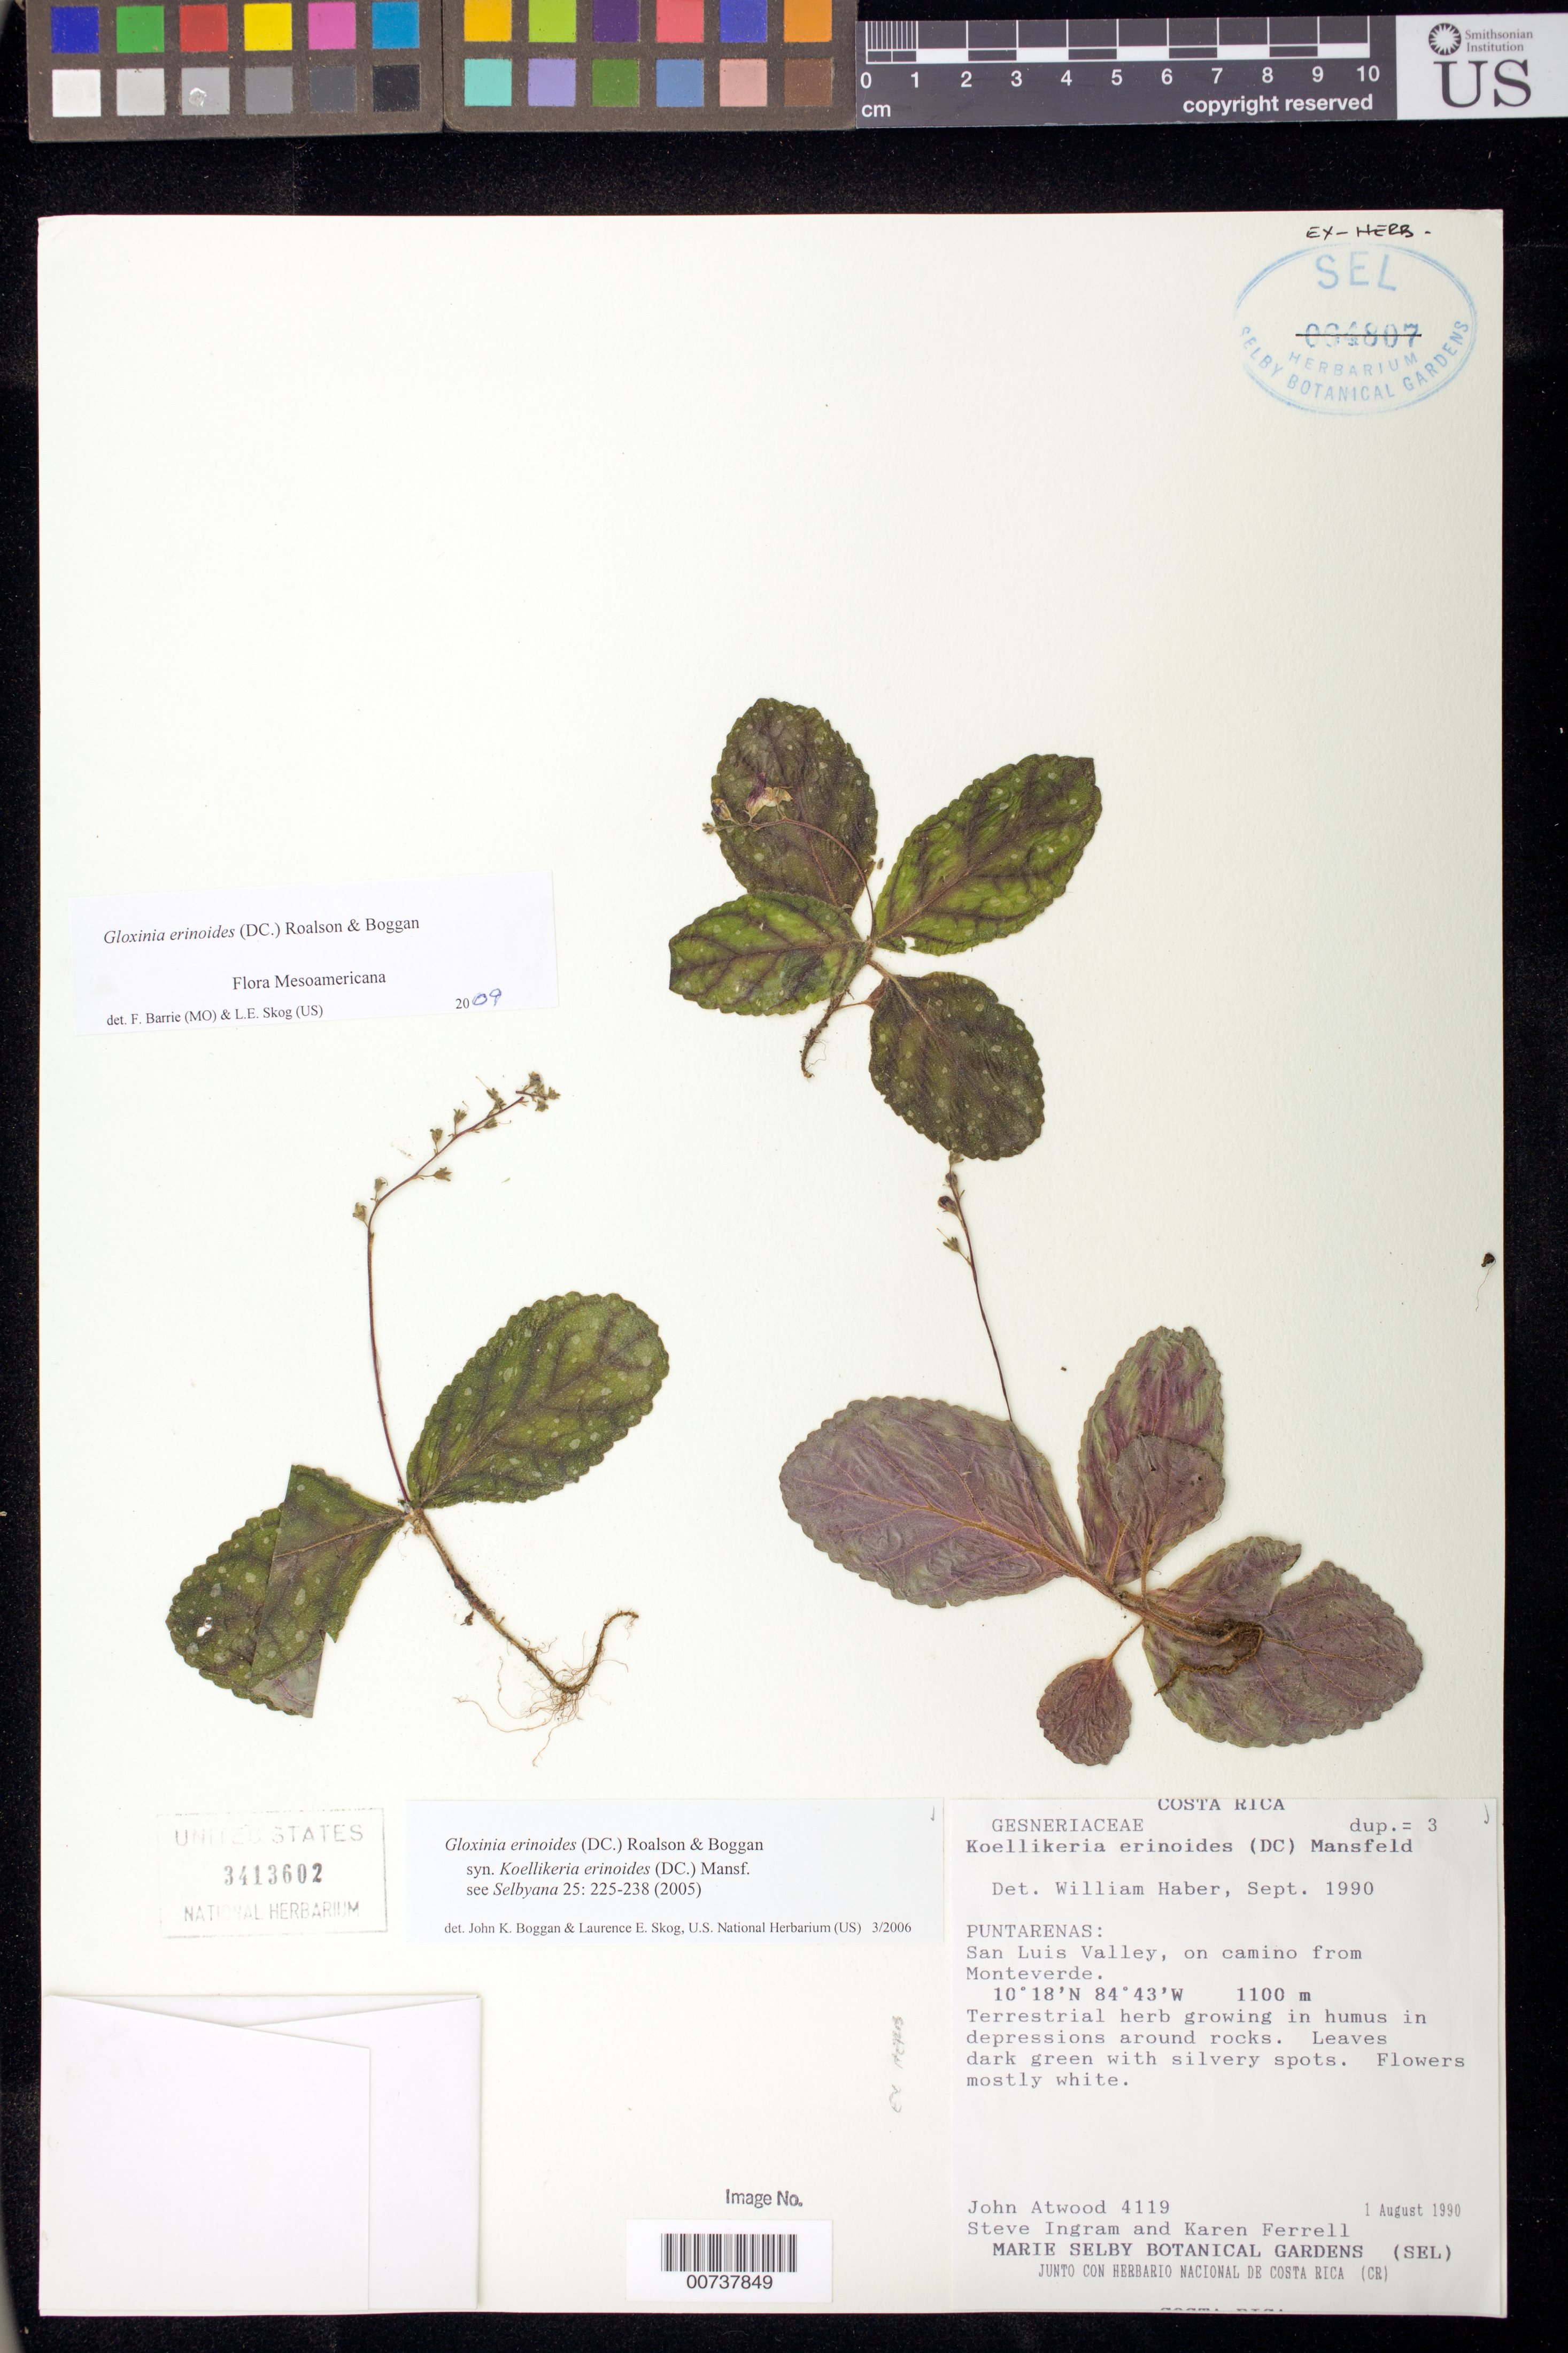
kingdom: Plantae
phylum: Tracheophyta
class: Magnoliopsida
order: Lamiales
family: Gesneriaceae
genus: Gloxinia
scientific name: Gloxinia erinoides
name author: (DC.) Roalson & Boggan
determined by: Boggan, J. K.; Skog, L. E.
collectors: J. T. Atwood, S. Ingram & K. Ferrell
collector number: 4119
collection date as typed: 01 Aug 1990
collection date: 1990-08-01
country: Costa Rica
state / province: Puntarenas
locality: San Luis valley, on camino from Monteverde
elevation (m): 1100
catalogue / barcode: US 3413602